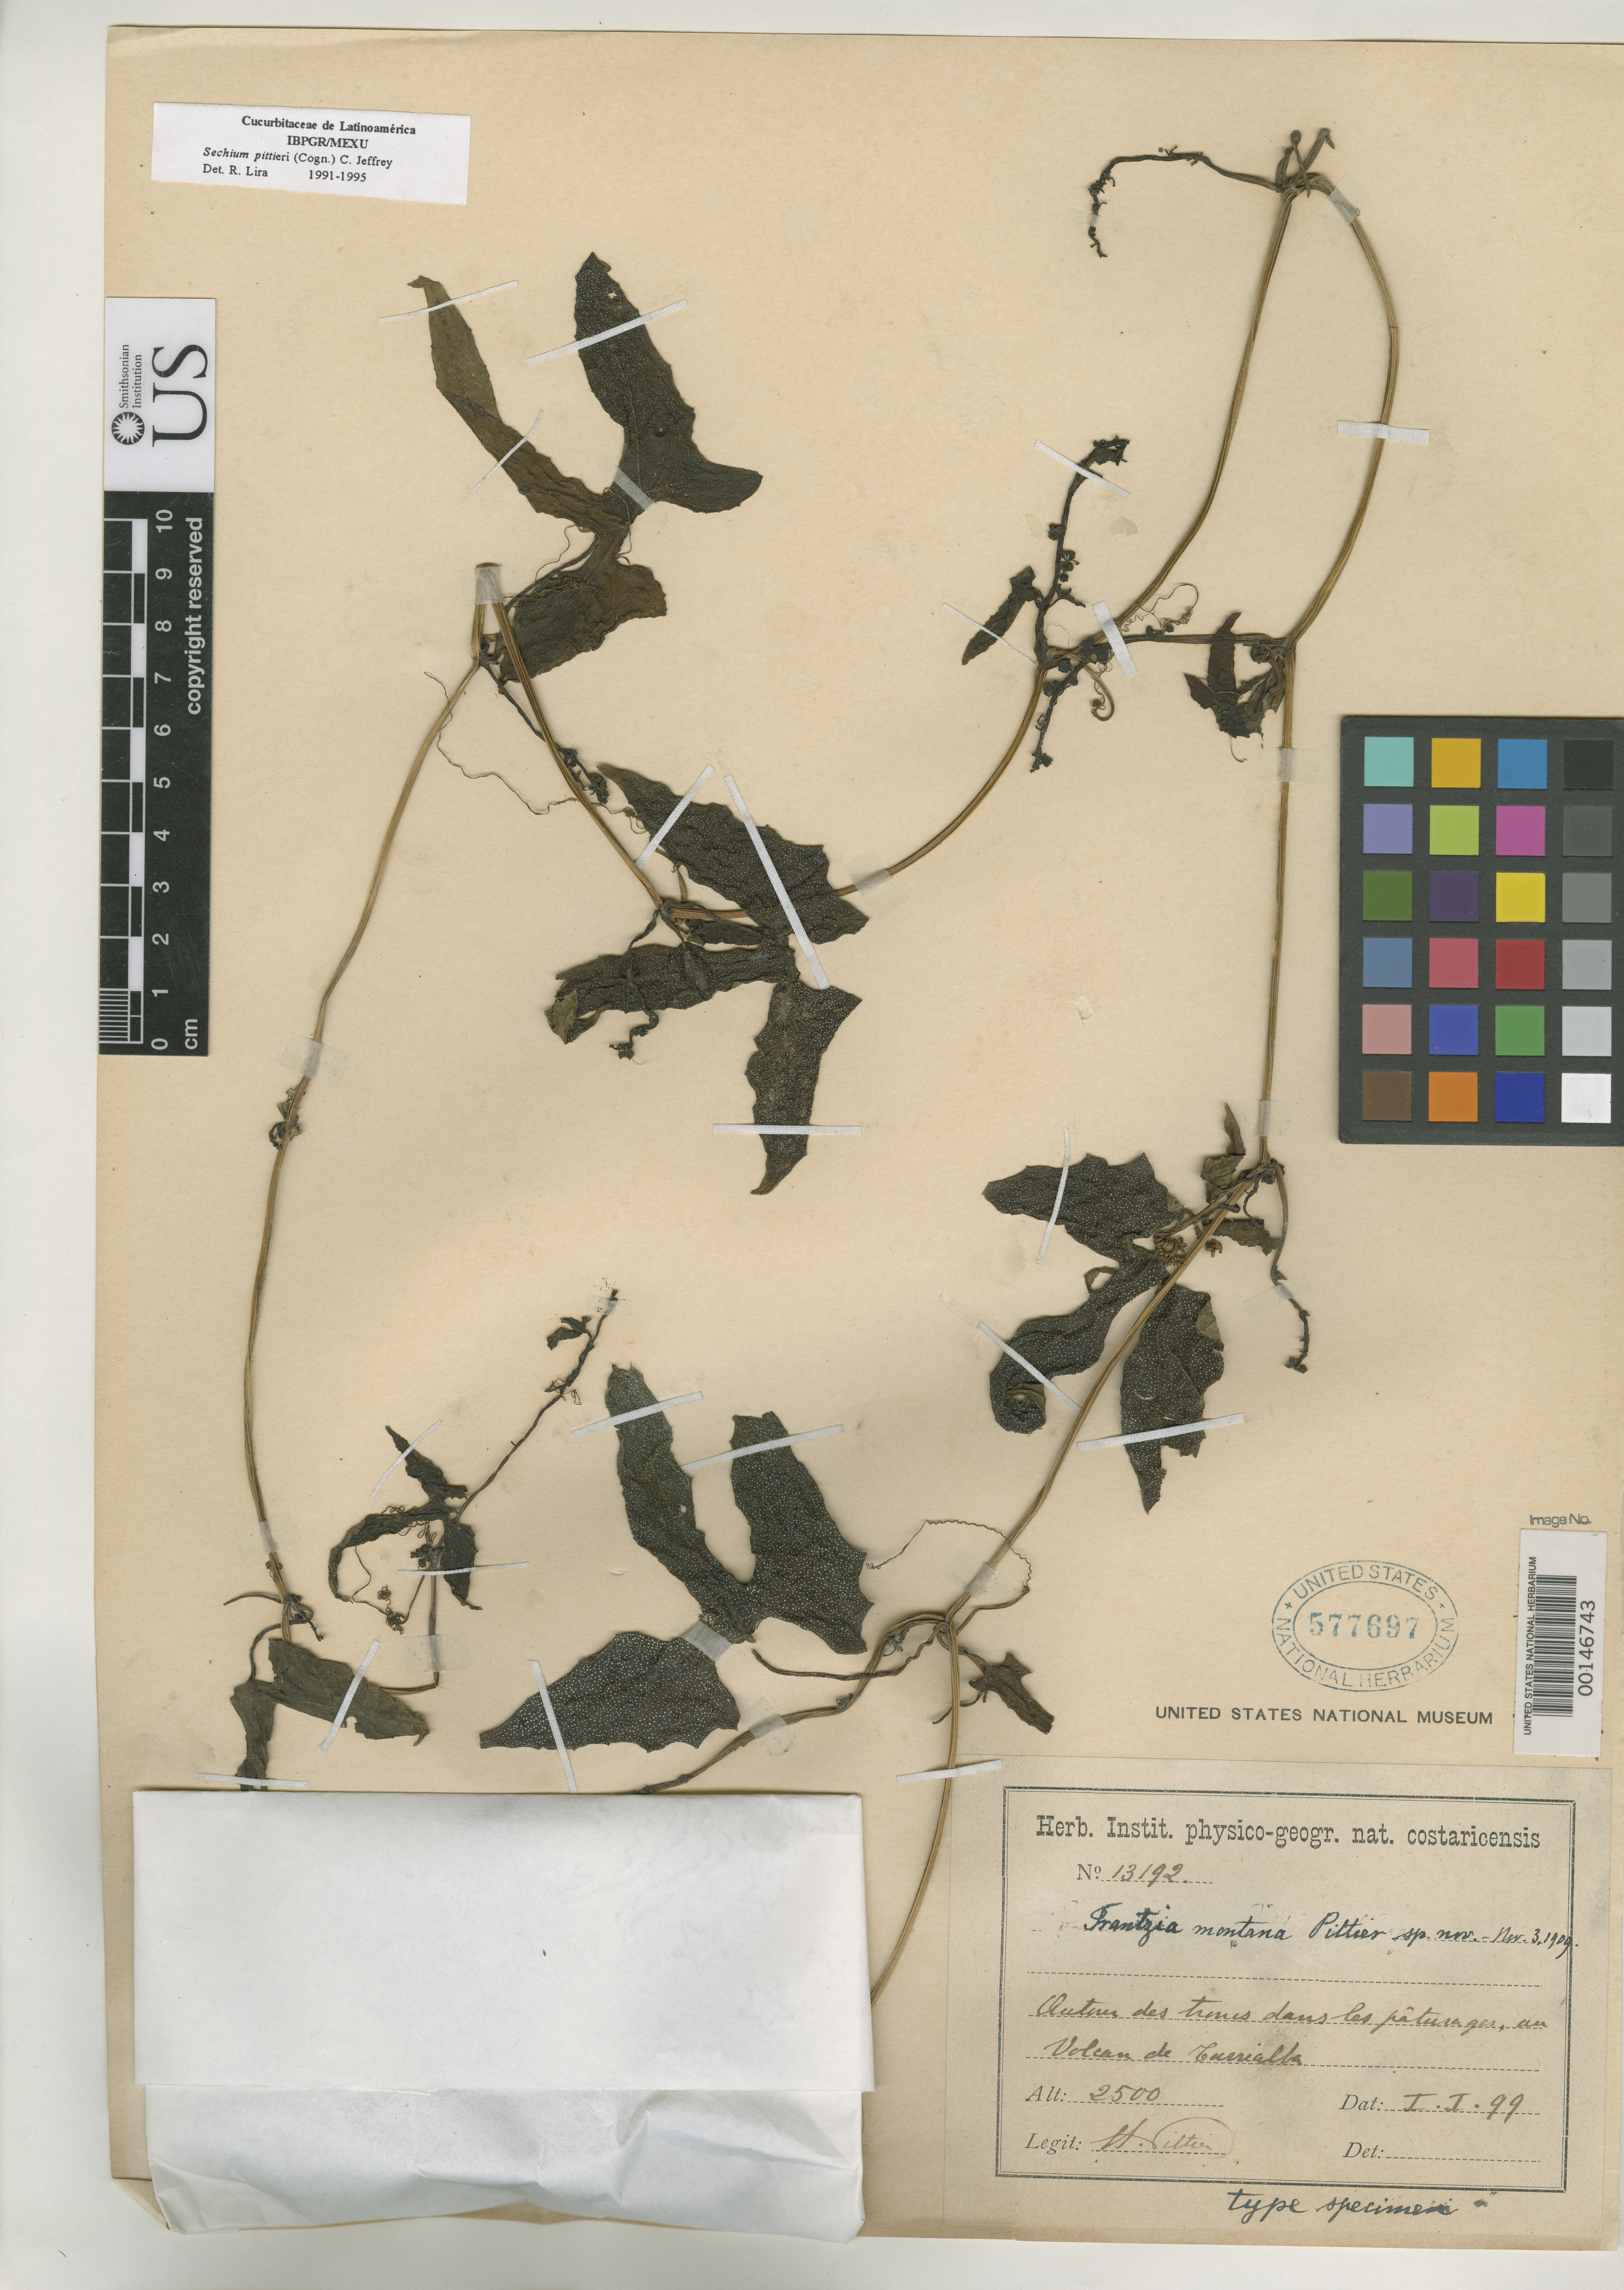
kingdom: Plantae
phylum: Tracheophyta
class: Magnoliopsida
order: Cucurbitales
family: Cucurbitaceae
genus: Frantzia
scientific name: Frantzia montana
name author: Pittier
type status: Holotype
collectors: H. F. Pittier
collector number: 13192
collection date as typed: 01 Jan 1899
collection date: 1899-01-01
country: Costa Rica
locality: Volcan de Turrialba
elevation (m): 2500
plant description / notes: This sheet (USNH 577697) annotated by Pittier as "type specimen" and presumably the holotype.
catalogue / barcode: US 577697